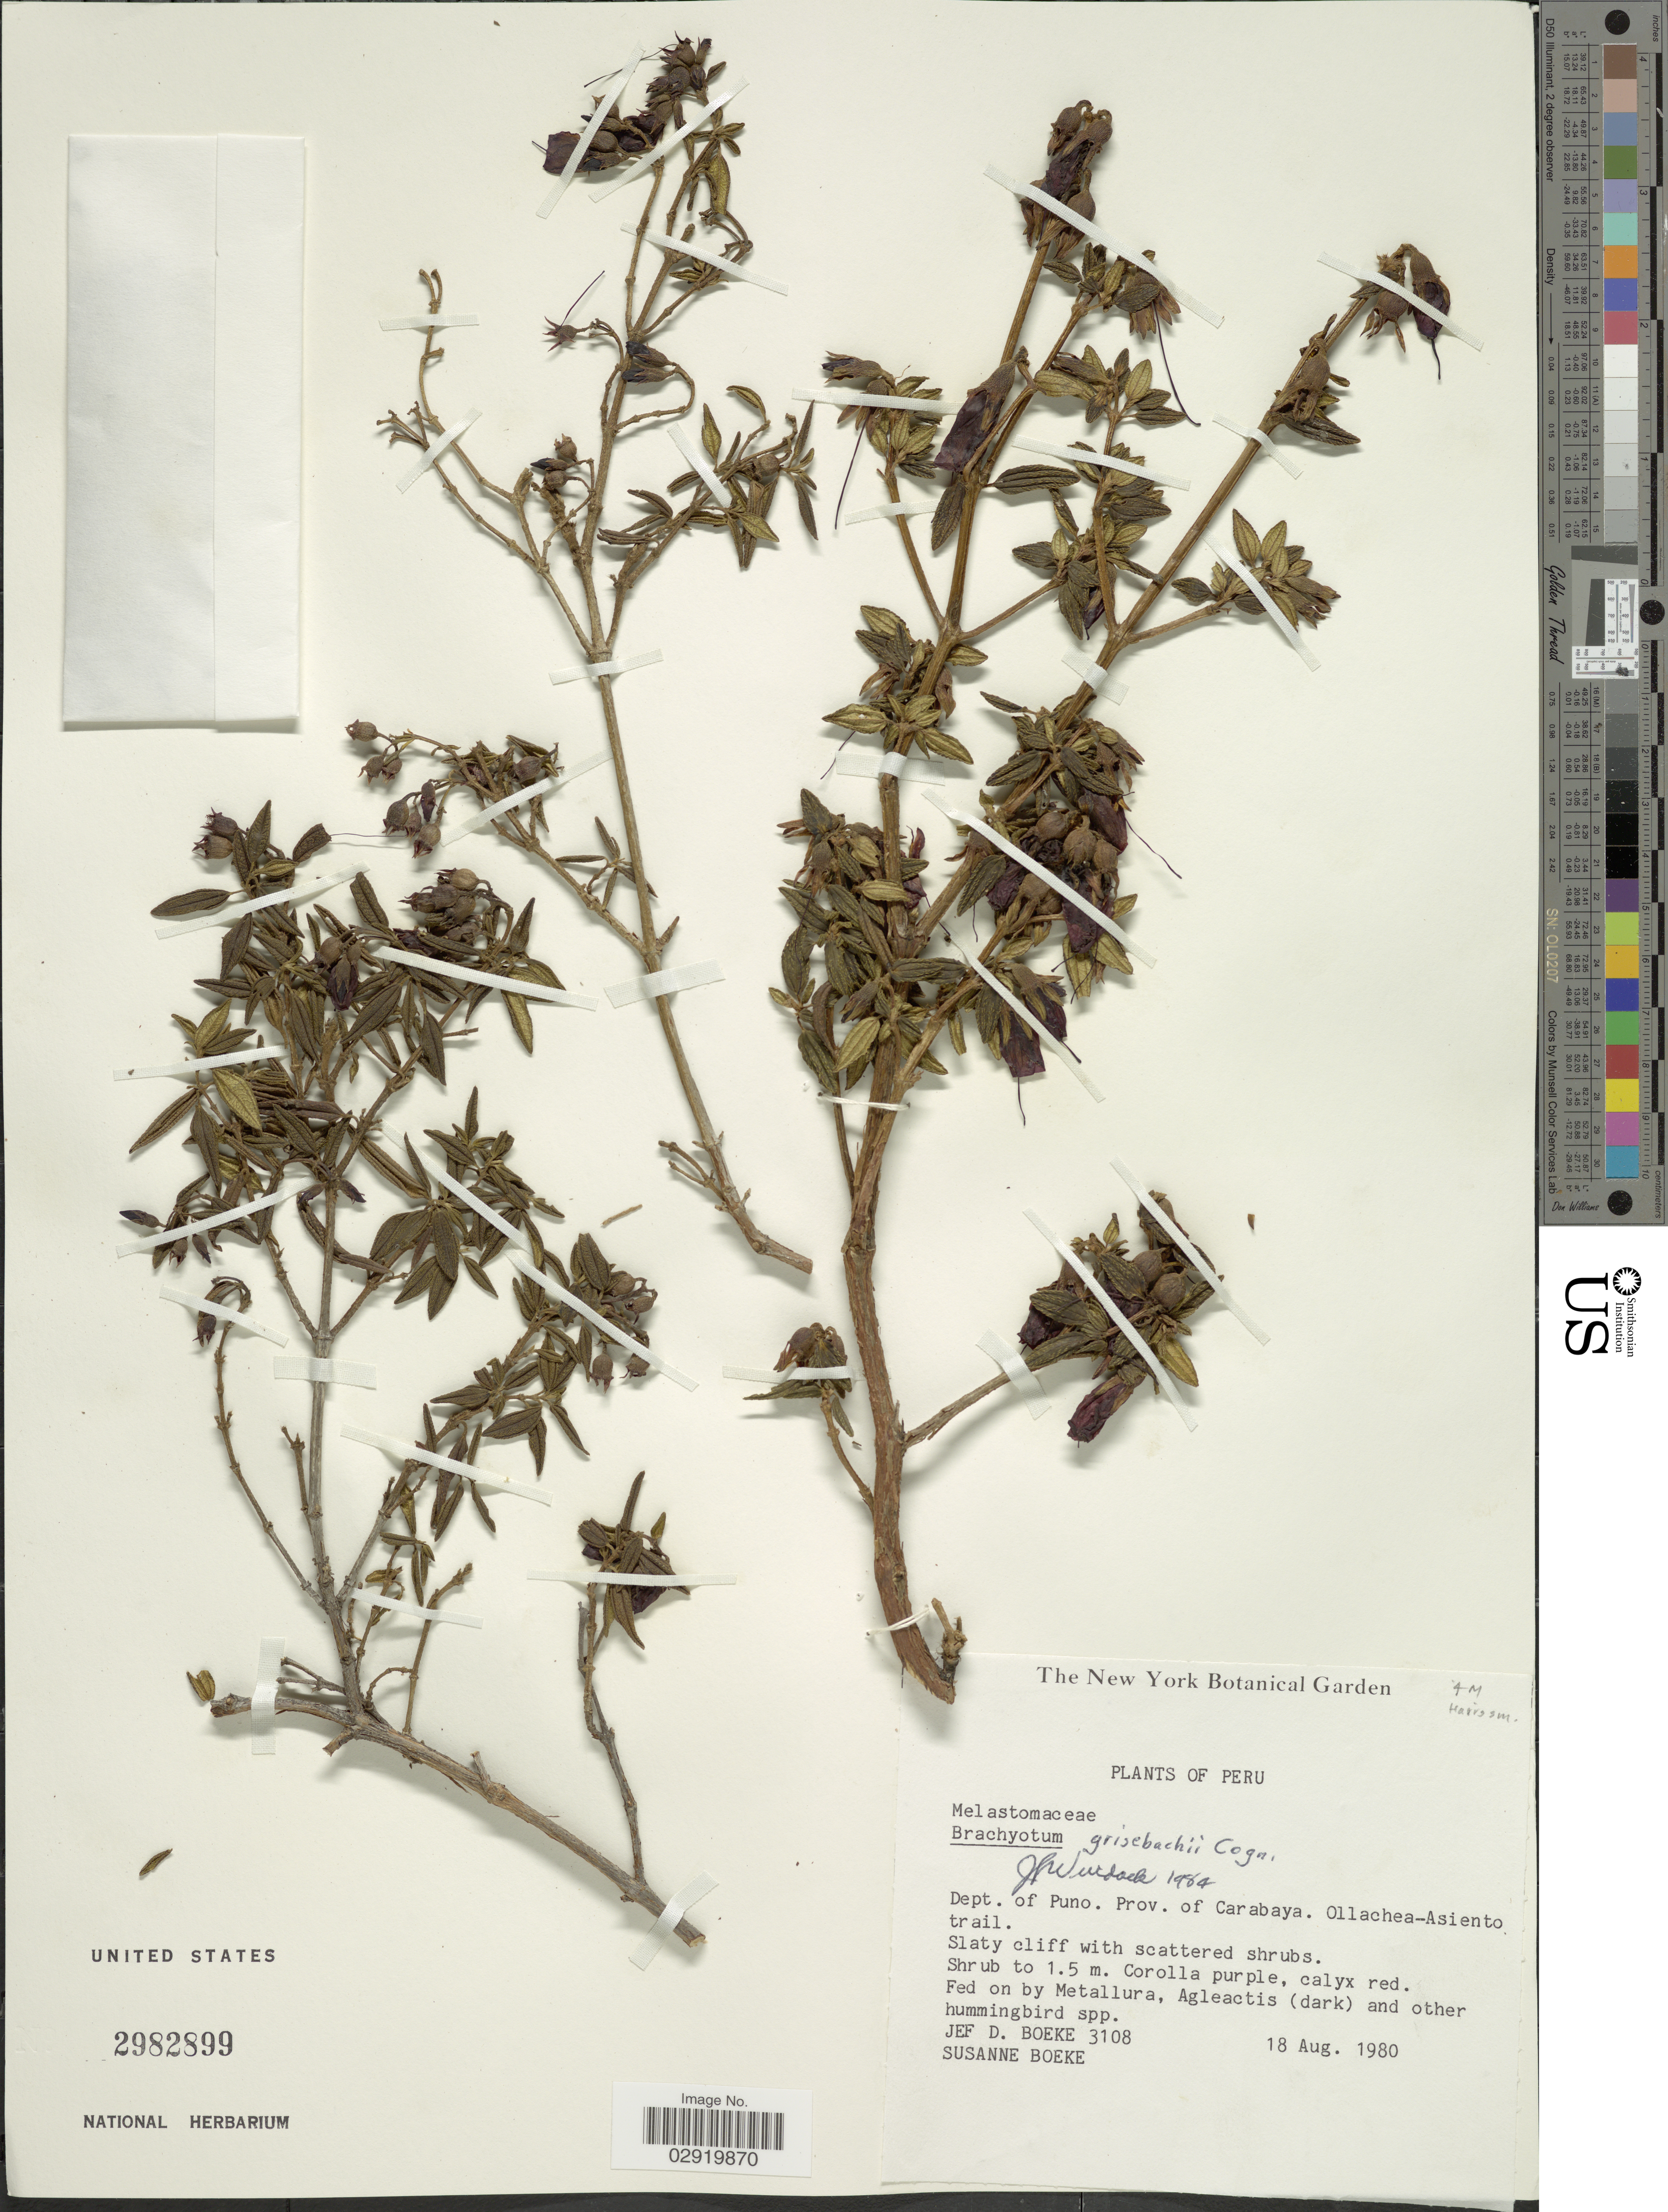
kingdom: Plantae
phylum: Tracheophyta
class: Magnoliopsida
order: Myrtales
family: Melastomataceae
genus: Brachyotum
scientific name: Brachyotum grisebachii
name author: Cogn.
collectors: J. Boeke & S. Boeke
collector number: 3108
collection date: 1980-08-18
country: Peru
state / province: Puno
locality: Dept. of Puno. Prov. of Carabaya. Ollachea-Asiento trail.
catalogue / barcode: US 2982899